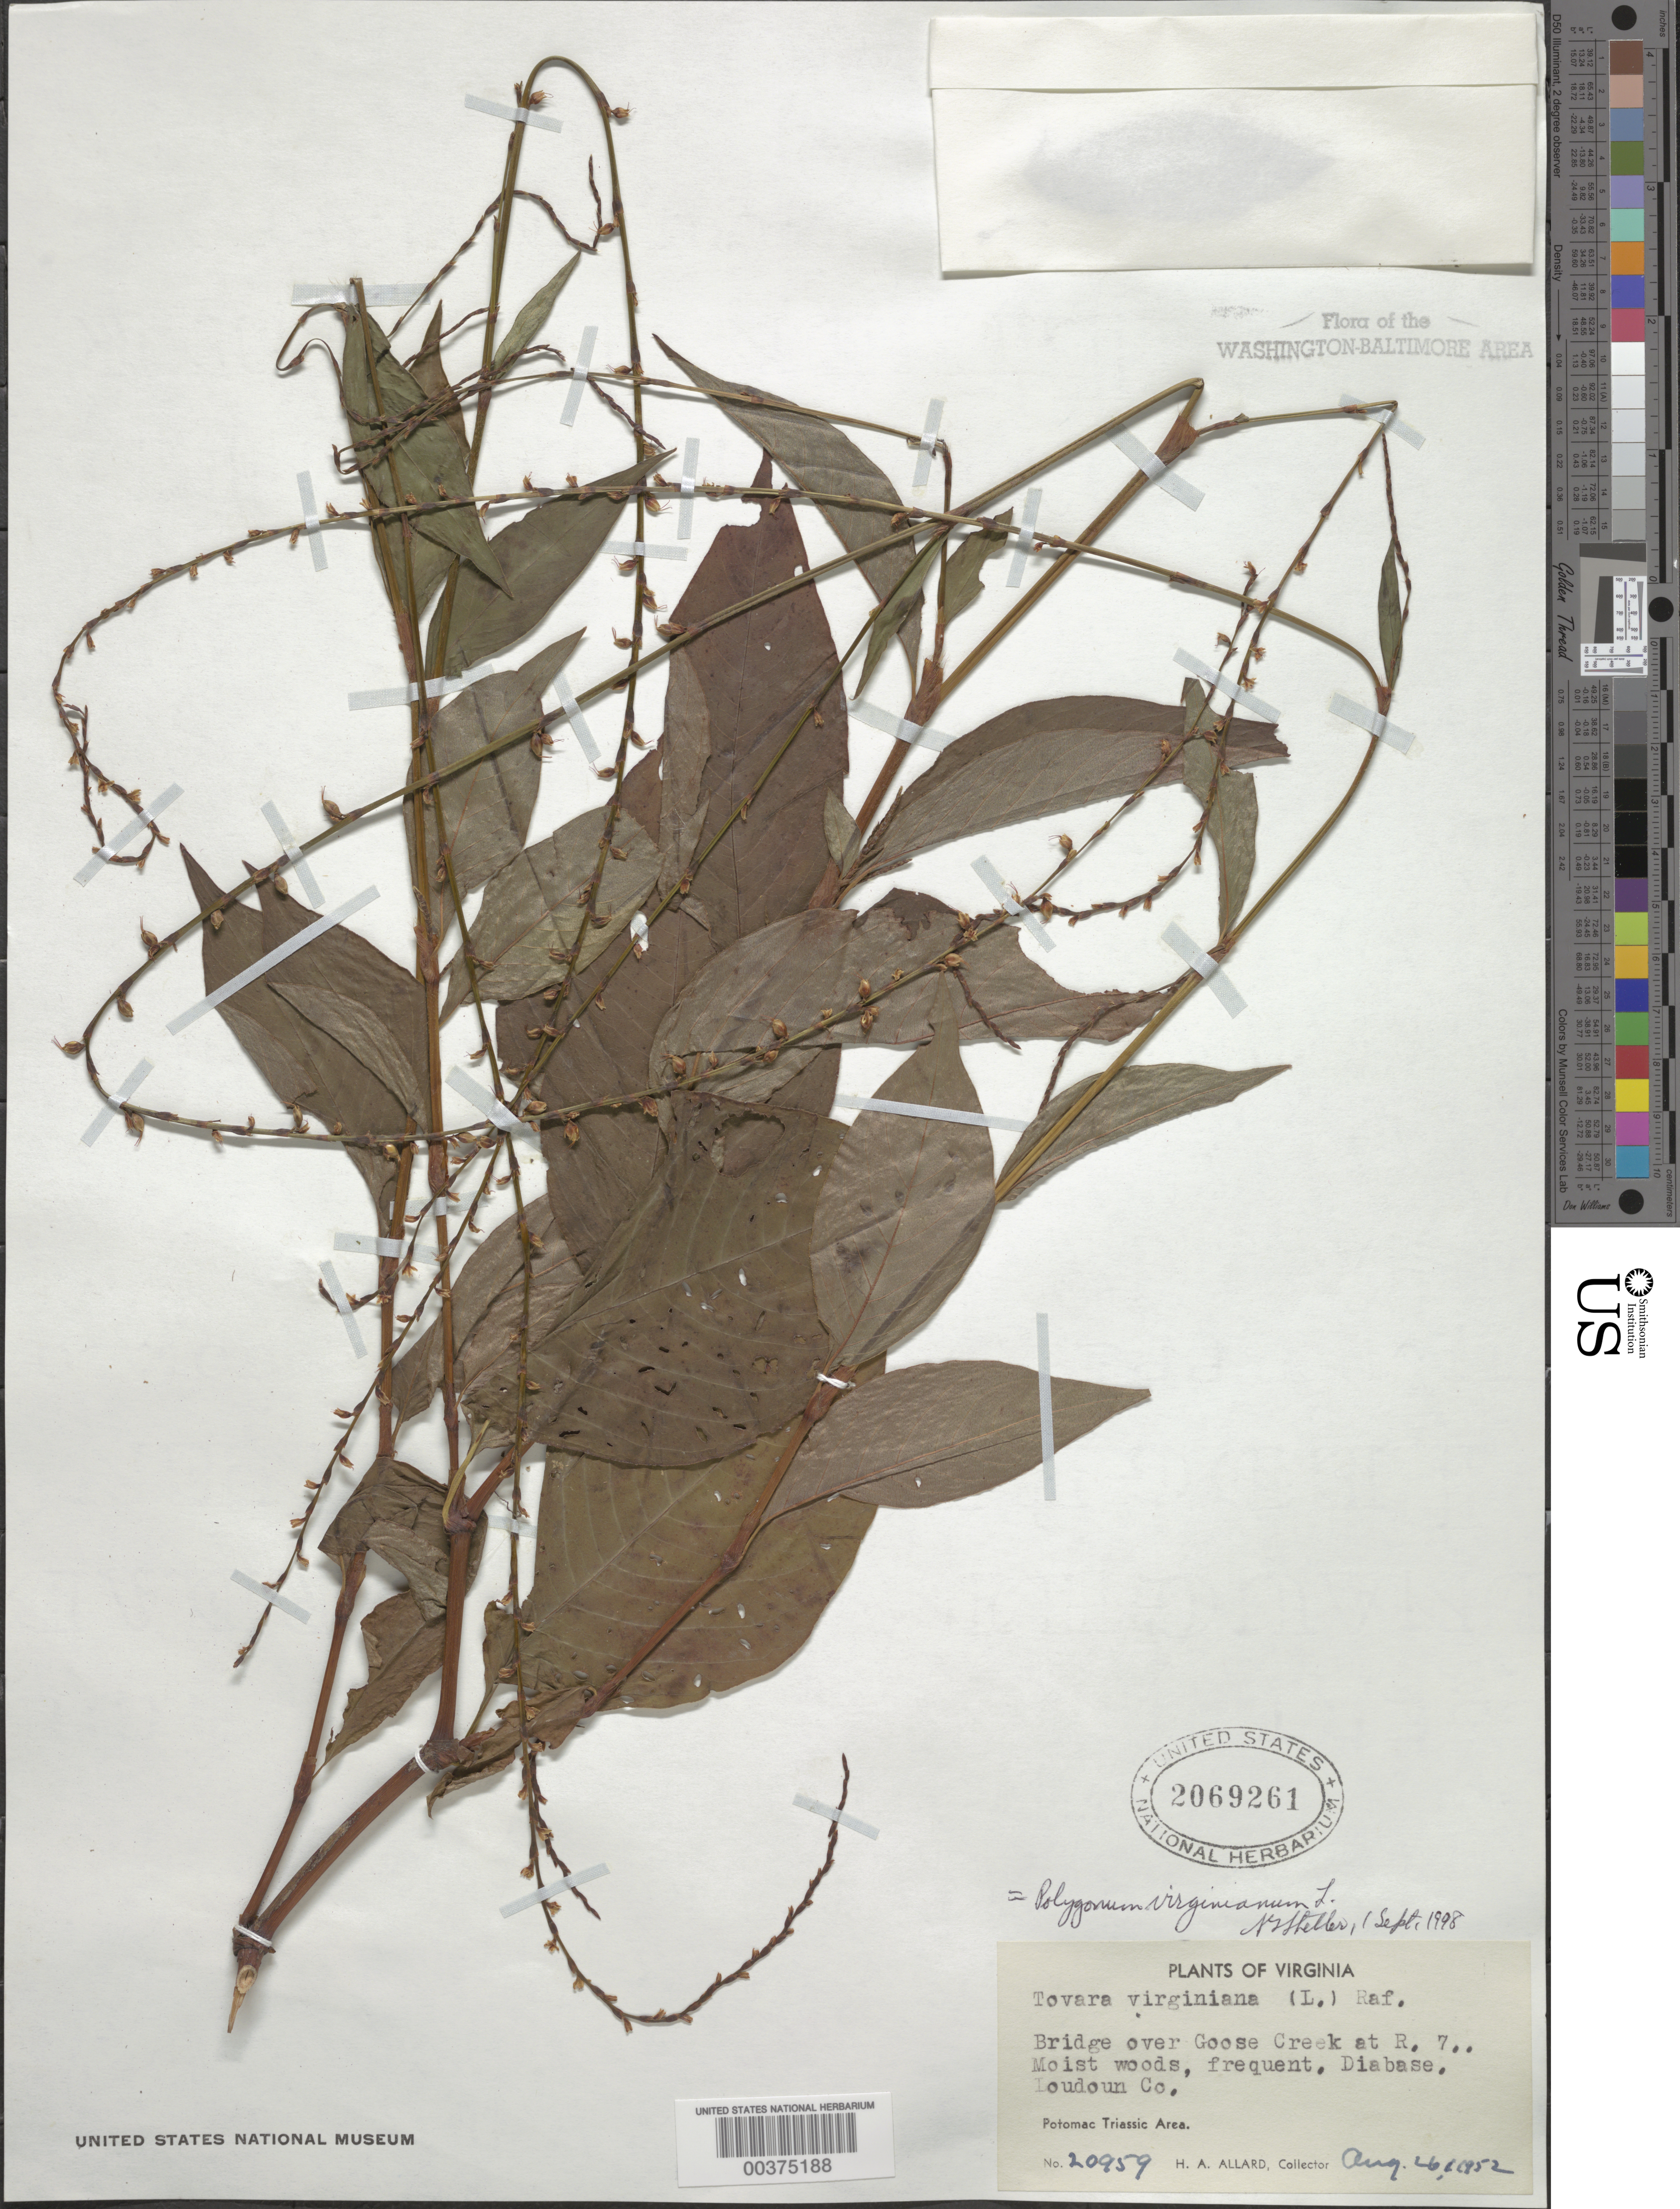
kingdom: Plantae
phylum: Tracheophyta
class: Magnoliopsida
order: Caryophyllales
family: Polygonaceae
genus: Persicaria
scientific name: Persicaria virginiana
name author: (L.) Gaertn.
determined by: Atha, D. E.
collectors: H. A. Allard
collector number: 20959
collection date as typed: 26 Aug 1952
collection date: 1952-08-26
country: United States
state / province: Virginia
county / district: Loudoun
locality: Goose Creek, Route 7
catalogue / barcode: US 2069261